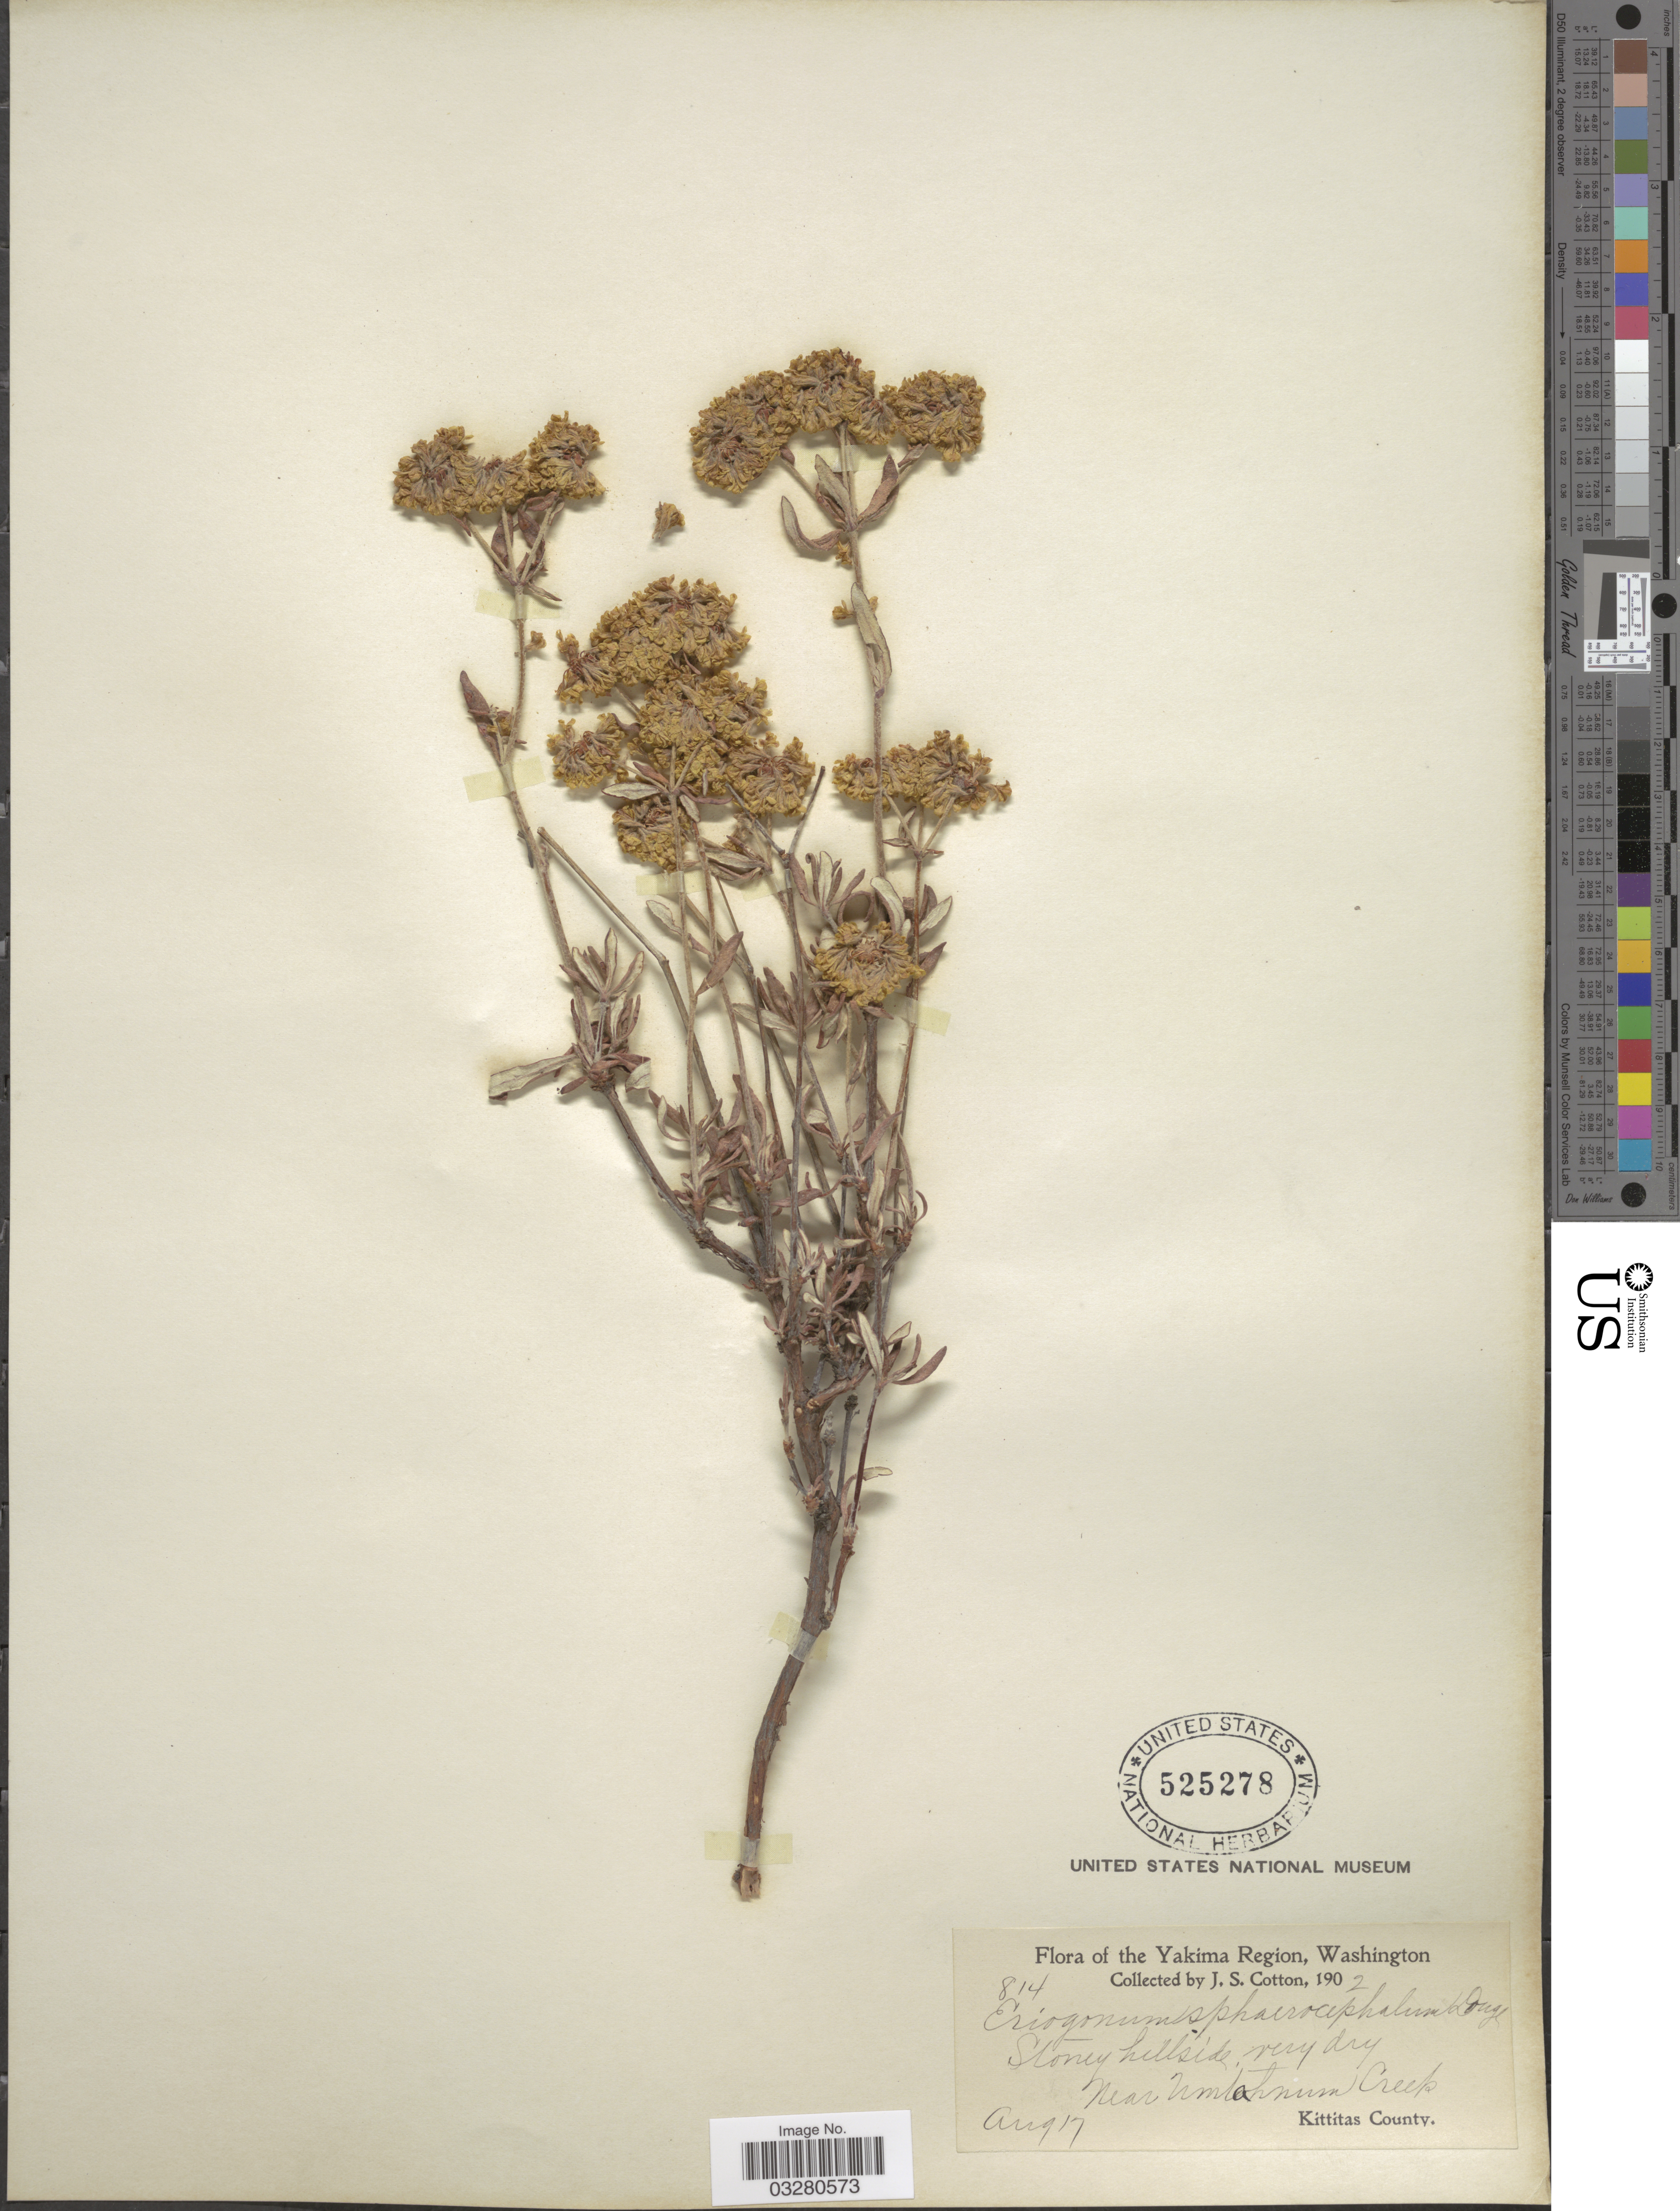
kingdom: Plantae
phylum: Tracheophyta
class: Magnoliopsida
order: Caryophyllales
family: Polygonaceae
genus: Eriogonum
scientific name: Eriogonum sphaerocephalum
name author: Benth. & Douglas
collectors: J. S. Cotton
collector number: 814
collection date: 1902-08-17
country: United States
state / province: Washington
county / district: Kittitas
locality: The Yakima Region. Near Umtahnum Creek. Kittitas County.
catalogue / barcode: US 525278